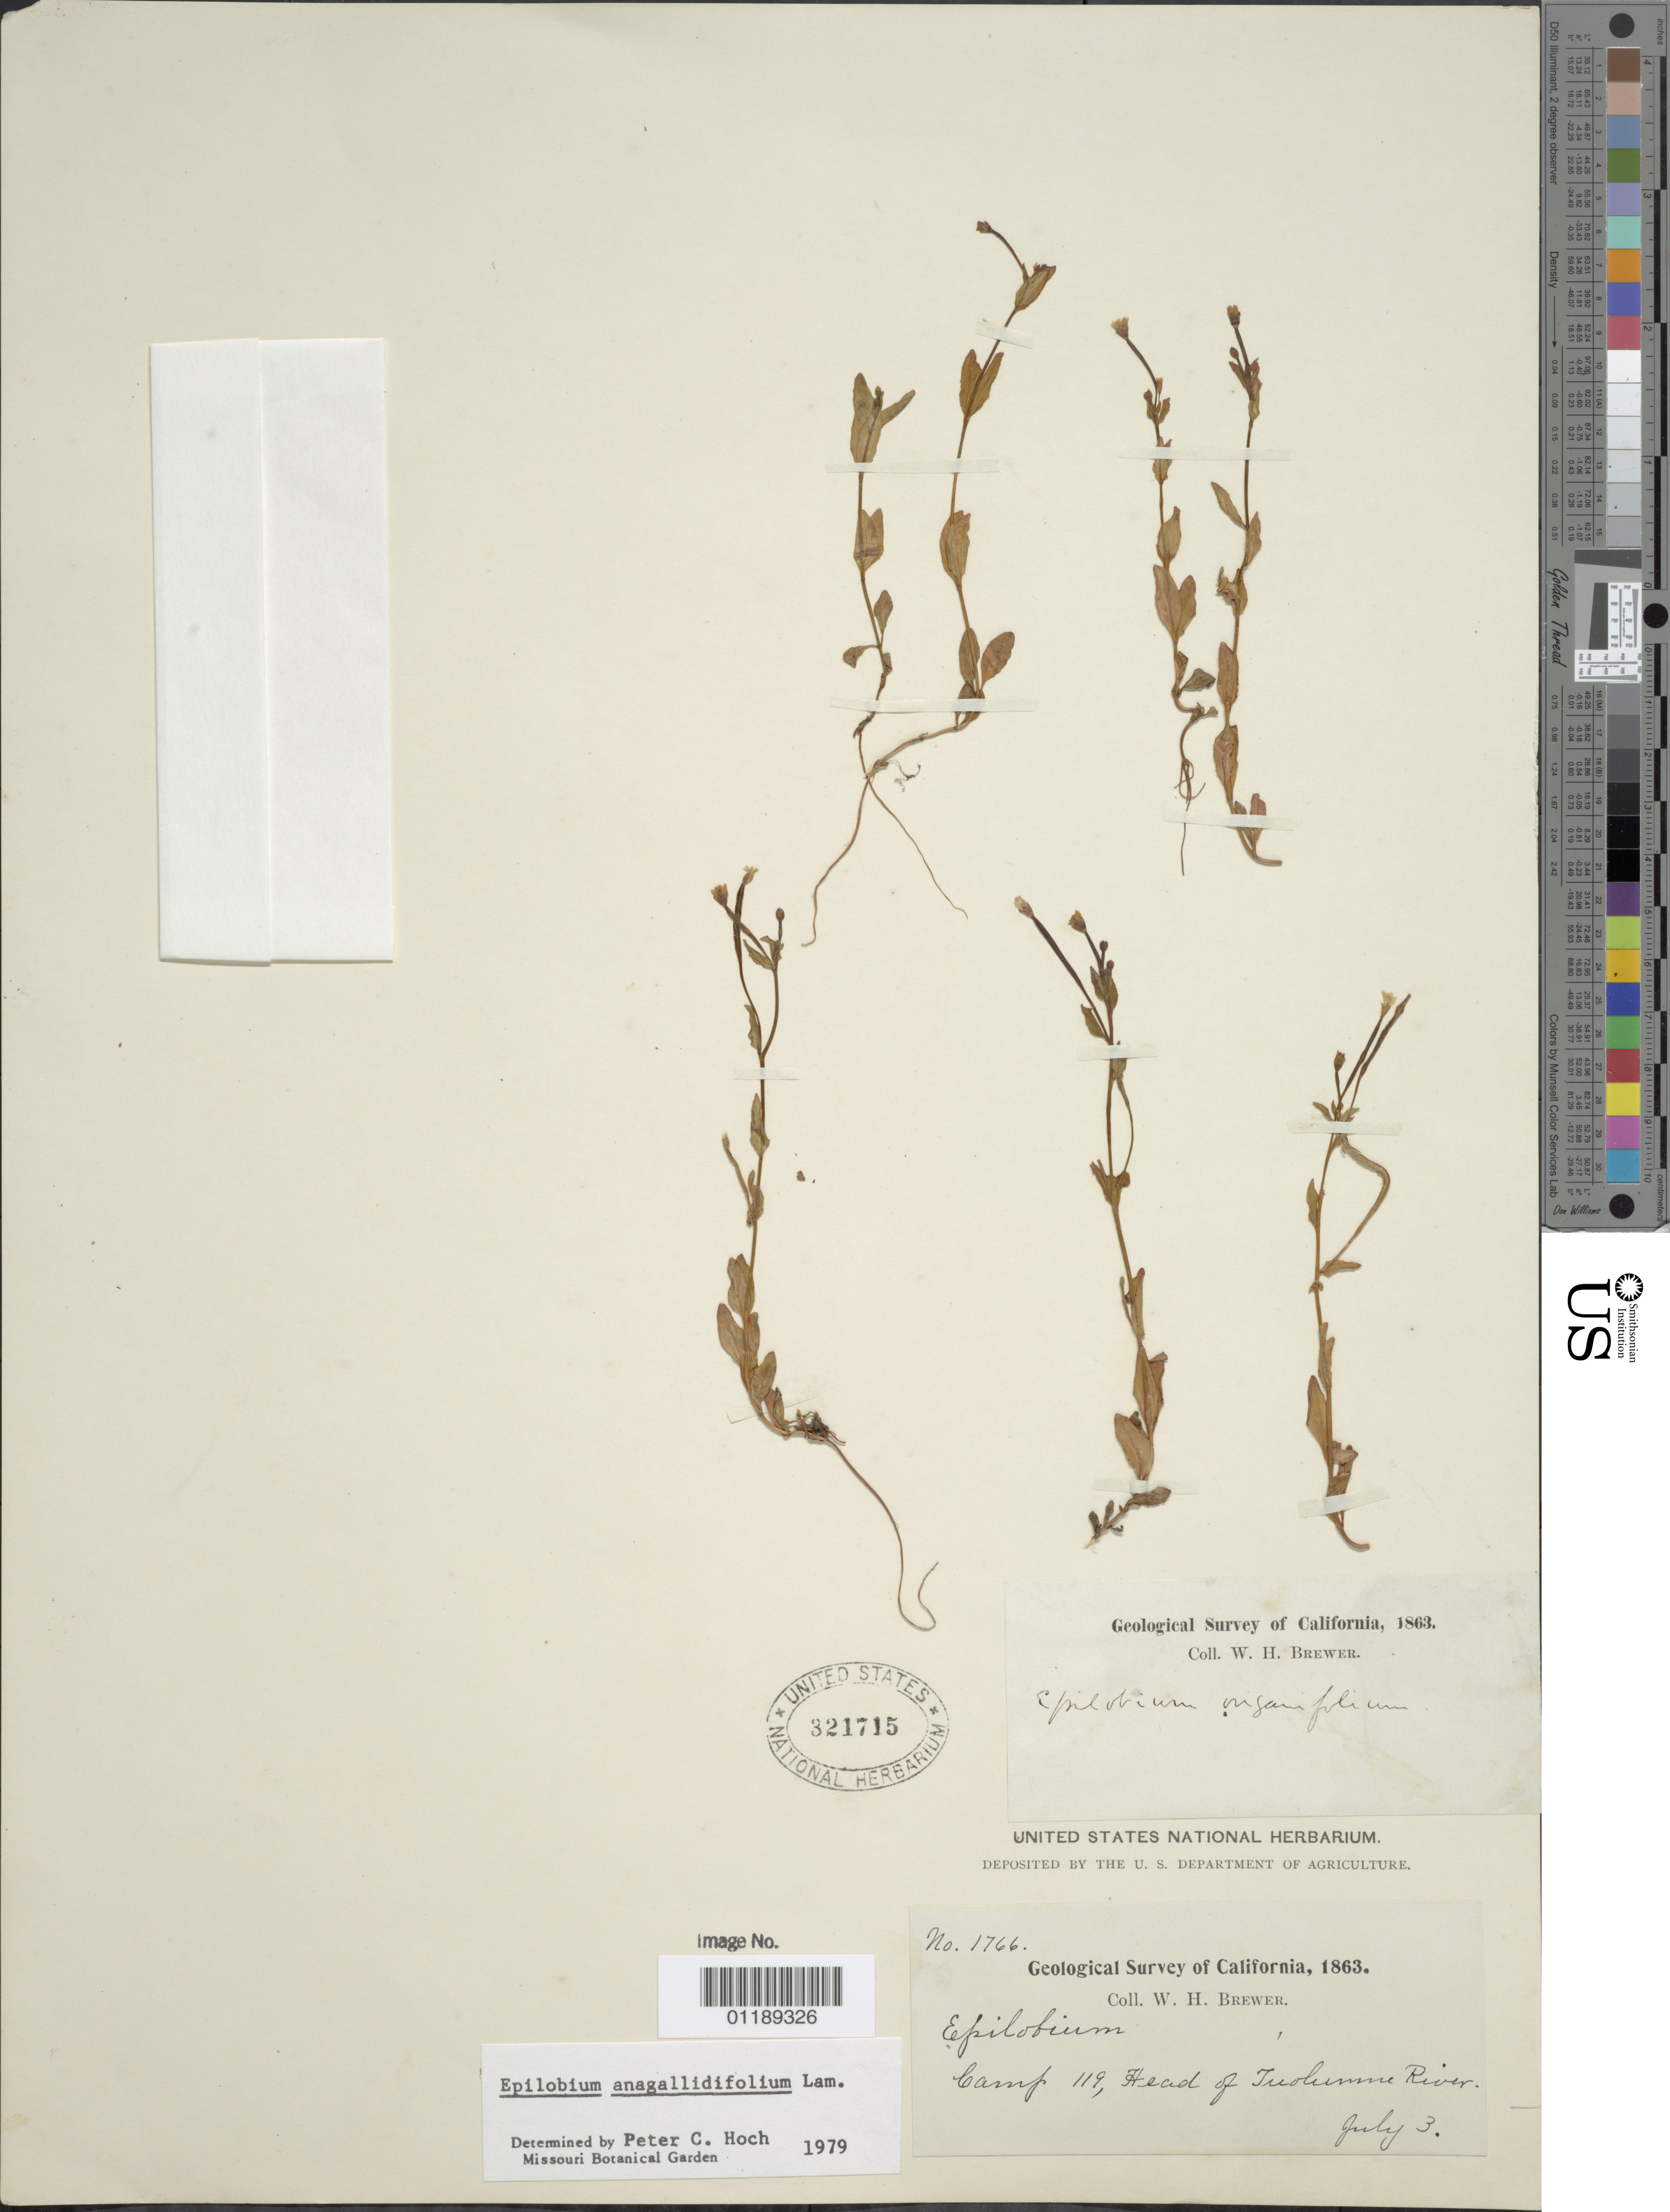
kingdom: Plantae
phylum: Tracheophyta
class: Magnoliopsida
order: Myrtales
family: Onagraceae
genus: Epilobium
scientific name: Epilobium anagallidifolium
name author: Lam.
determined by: Hoch, P. C.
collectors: W. H. Brewer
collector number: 1766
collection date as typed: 03 Jul 1863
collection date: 1863-07-03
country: United States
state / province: California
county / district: Tuolumne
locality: Camp 119, Head of Tuolumne River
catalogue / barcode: US 321715